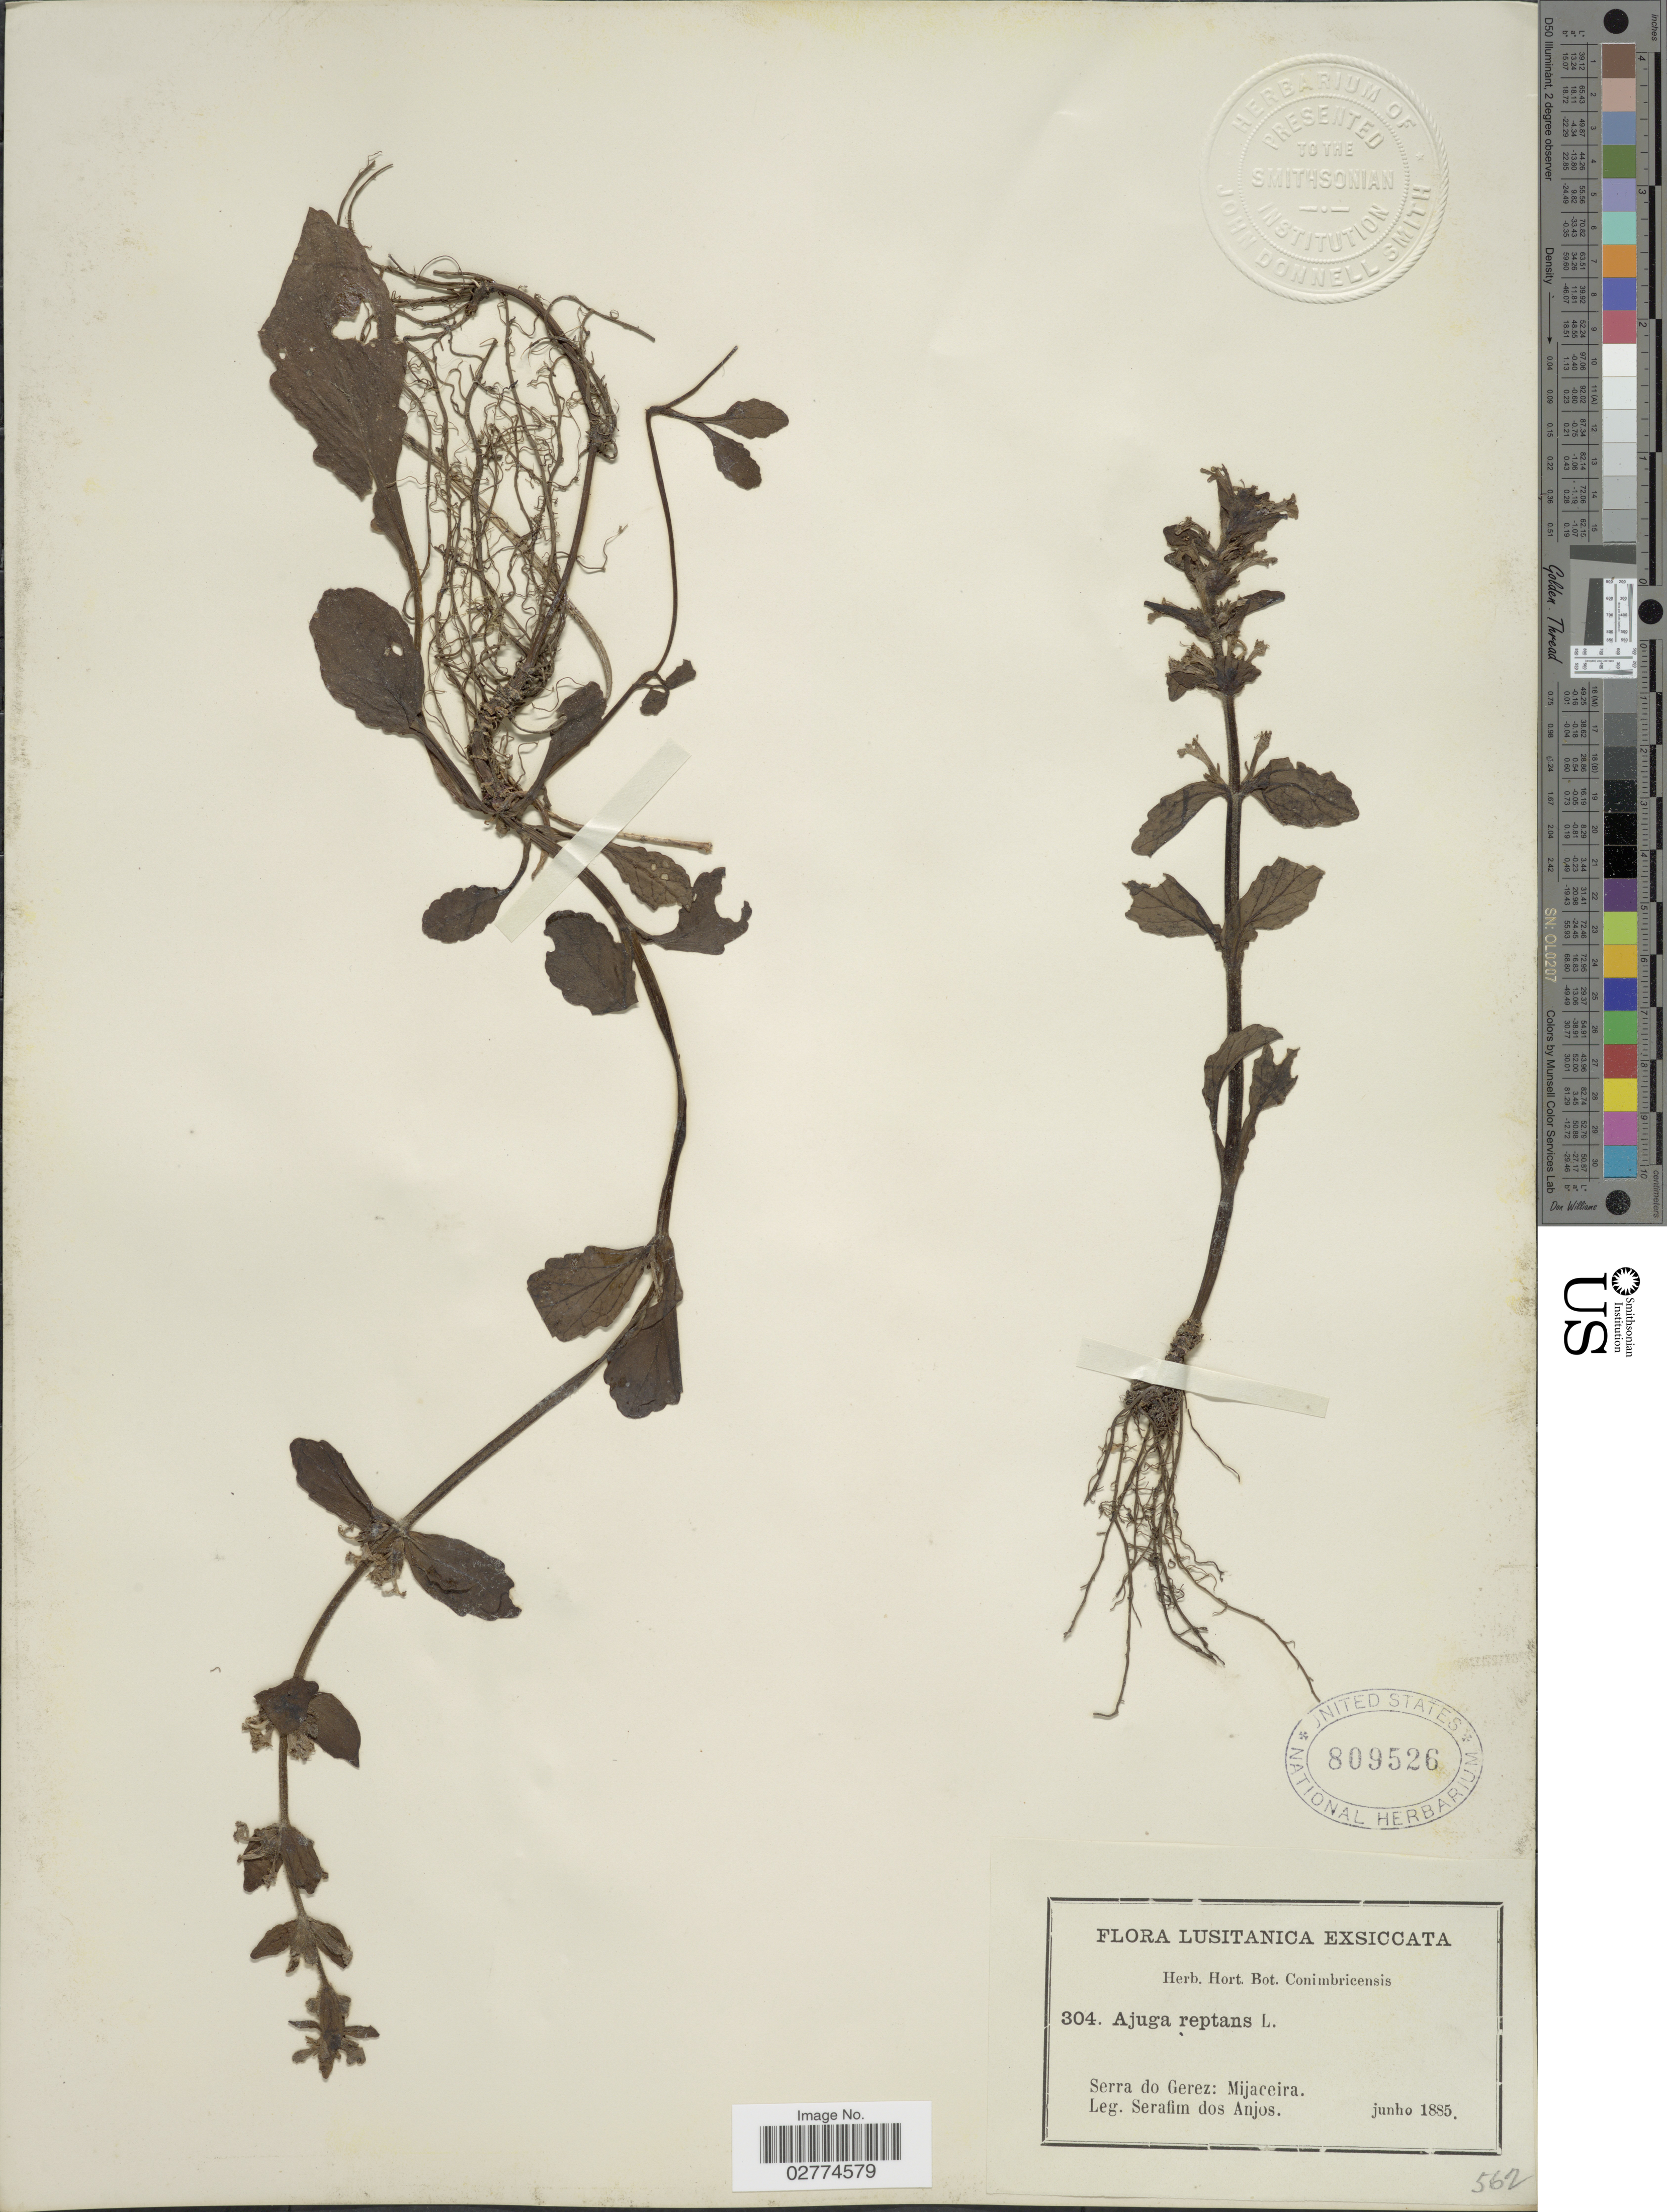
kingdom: Plantae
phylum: Tracheophyta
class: Magnoliopsida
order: Lamiales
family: Lamiaceae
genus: Ajuga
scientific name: Ajuga reptans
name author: L.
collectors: S. Anjos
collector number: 304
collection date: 1885-06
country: Portugal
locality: Lusitanica, Serra do Gerez: Mijaceira.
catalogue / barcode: US 809526